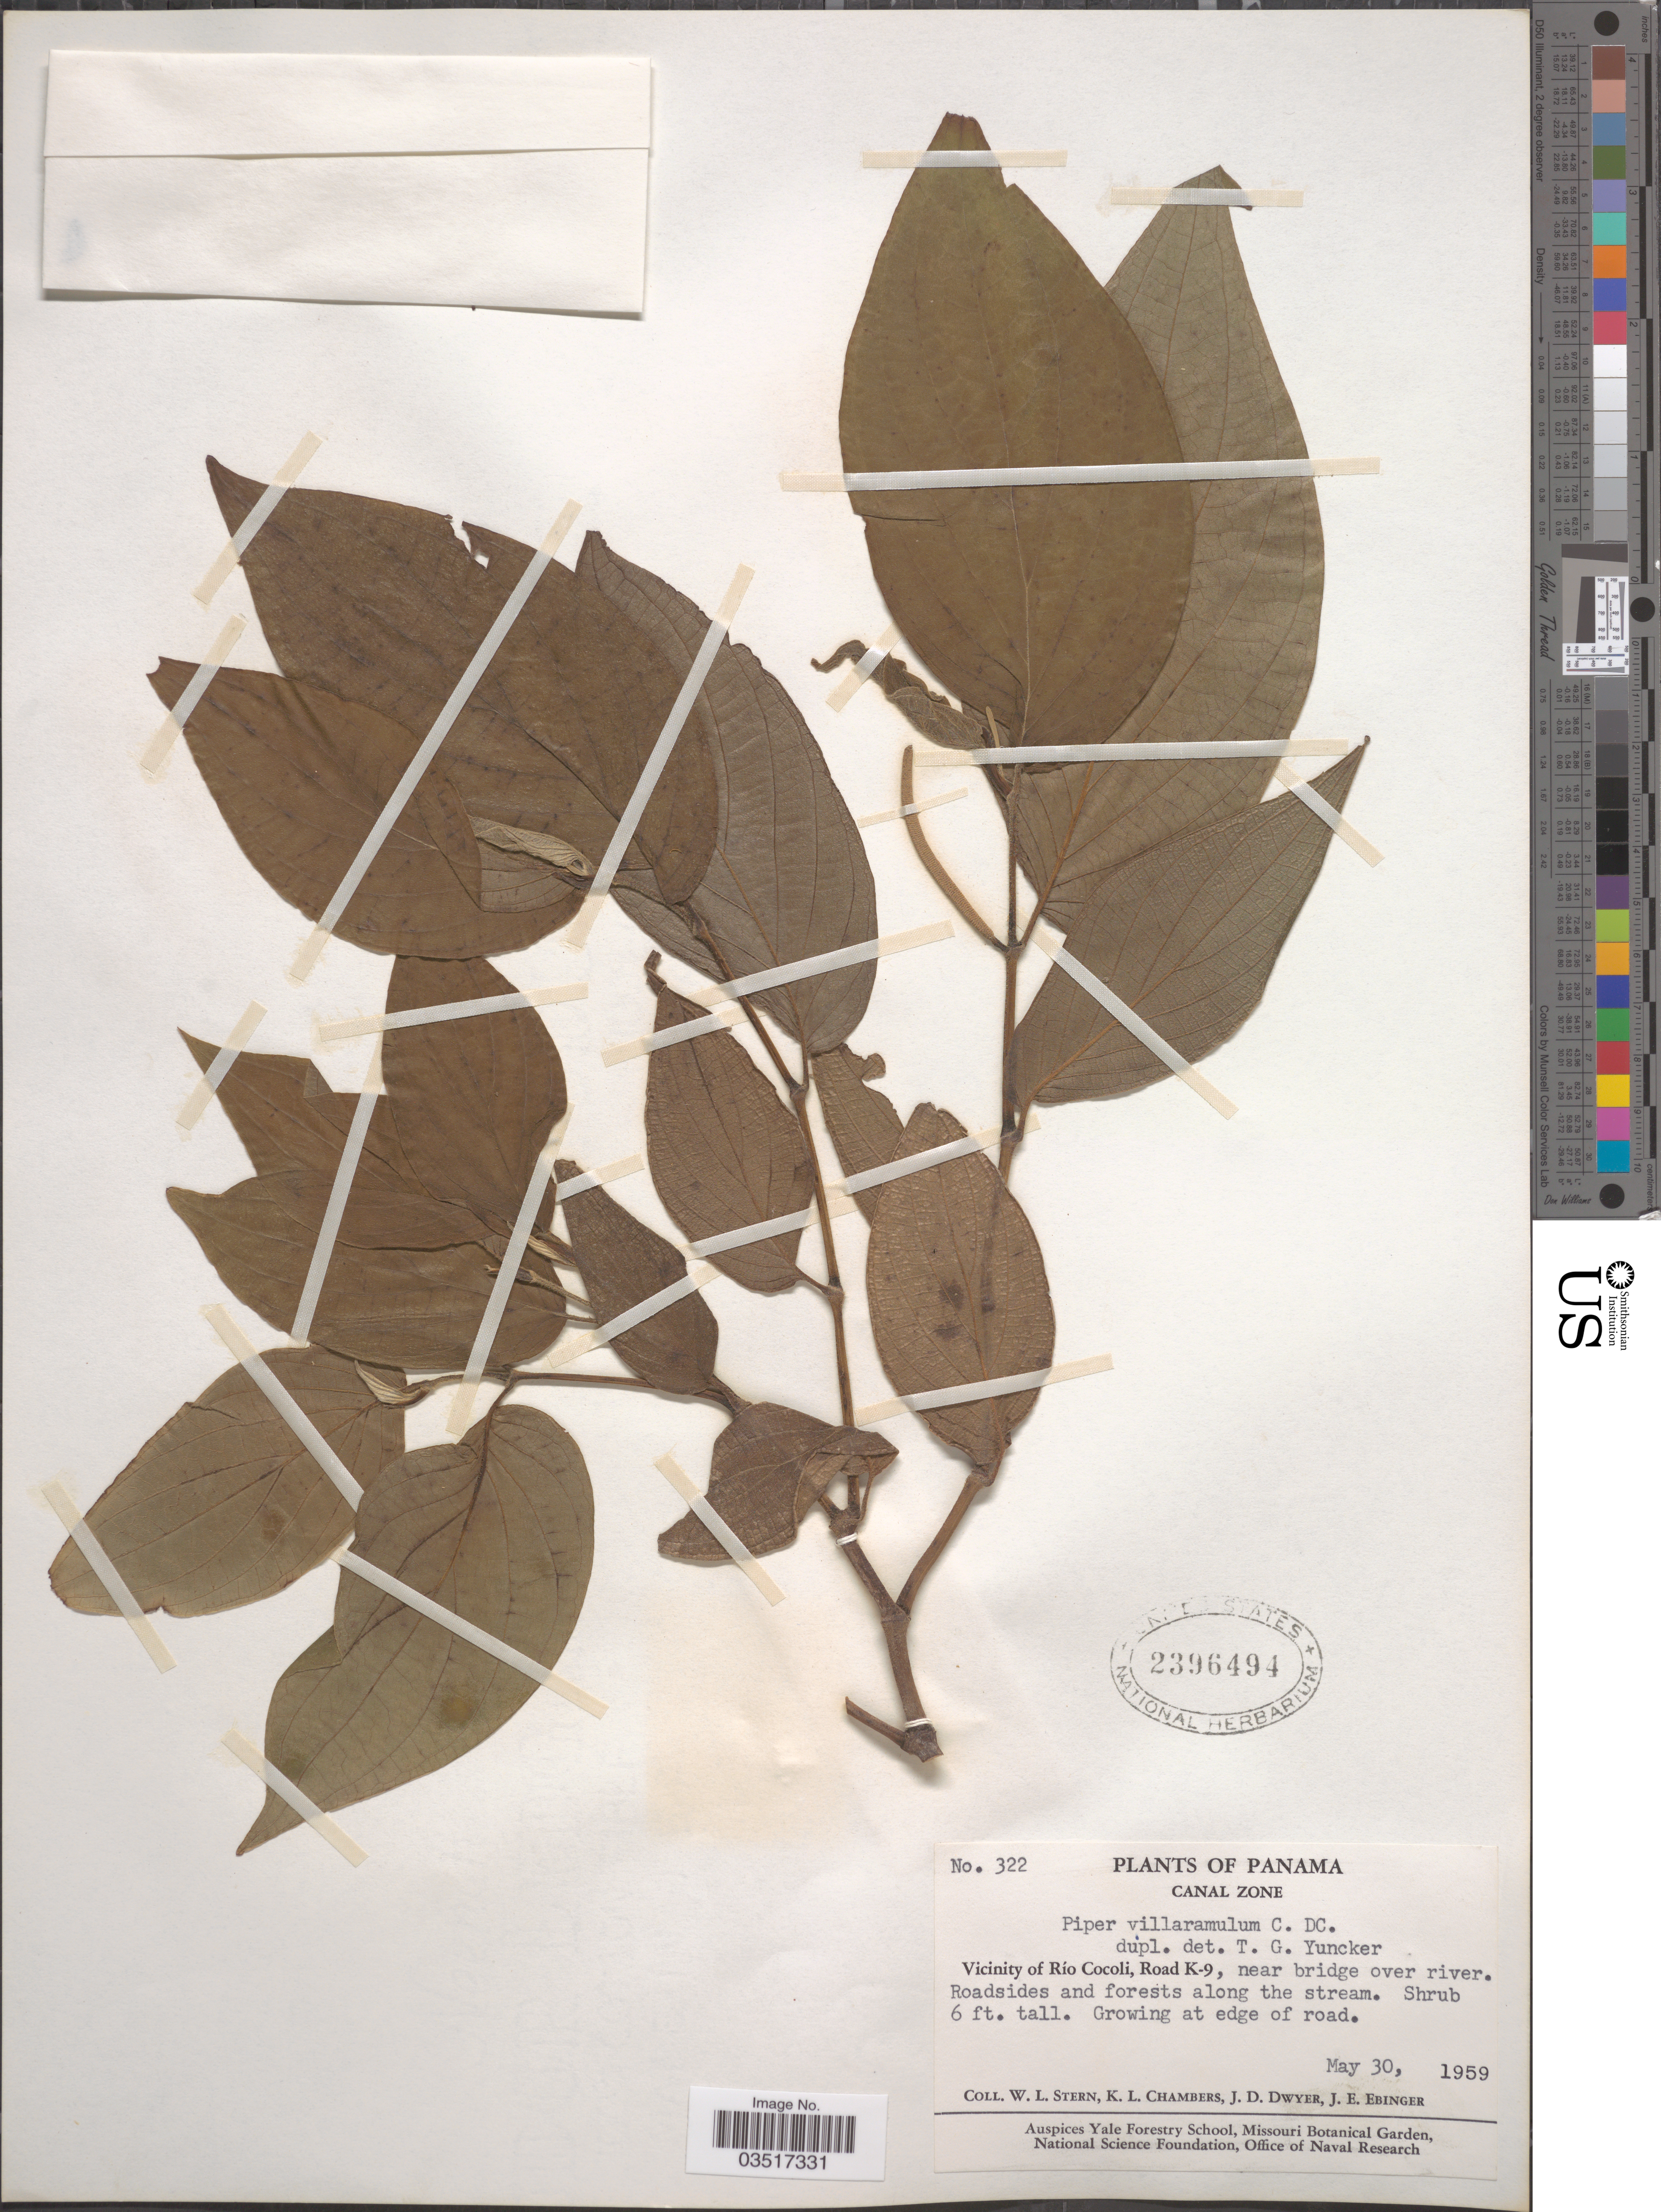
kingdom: Plantae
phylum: Tracheophyta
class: Magnoliopsida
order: Piperales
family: Piperaceae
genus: Piper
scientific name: Piper villiramulum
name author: C. DC.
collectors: W. L. Stern, K. Chambers, J. D. Dwyer & J. Ebinger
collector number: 32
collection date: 1959-05-30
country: Panama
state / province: Colón / Panamá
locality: Canal Zone. Vicinity of Río Cocoli, Road K-9, near bridge over river. Roadsides and forests along the stream. At edge of road.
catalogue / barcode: US 2396494